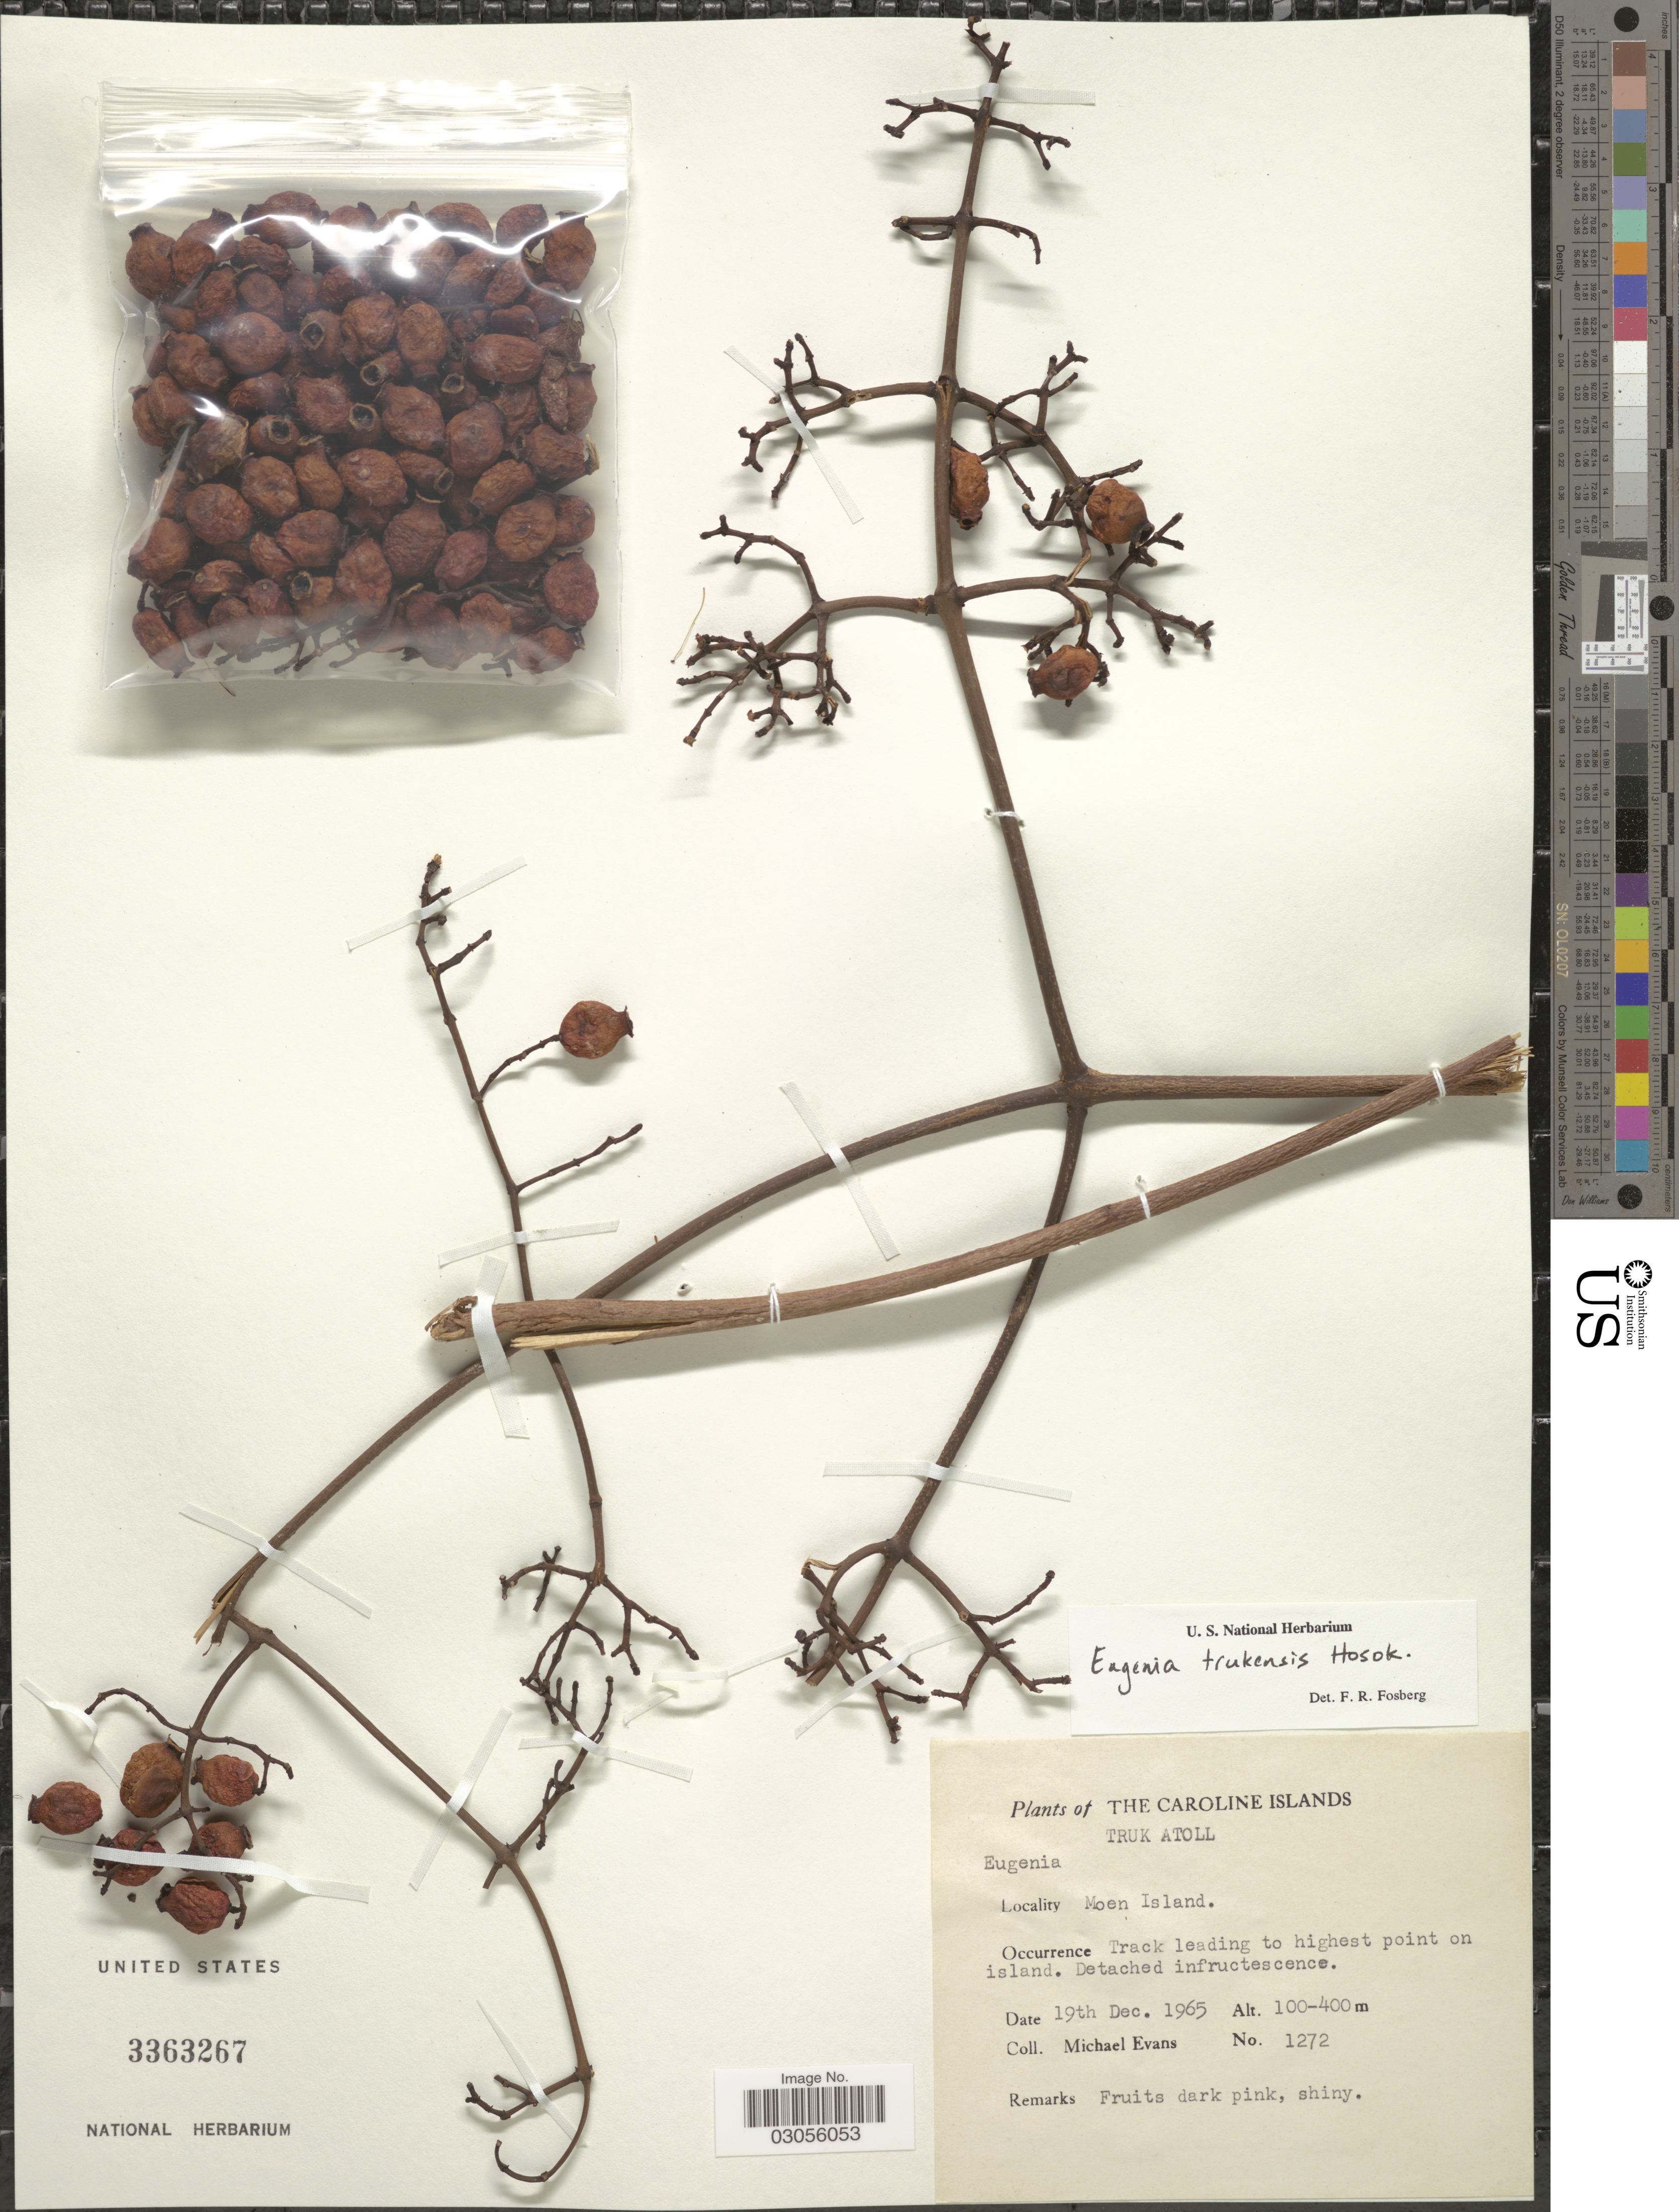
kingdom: Plantae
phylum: Tracheophyta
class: Magnoliopsida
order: Myrtales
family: Myrtaceae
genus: Syzygium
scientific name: Syzygium trukense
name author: (Hosok.) Costion & E. Lucas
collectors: M. Evans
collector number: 1272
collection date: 1965-12-19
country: Micronesia, Federated States of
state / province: Truk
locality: The Caroline Islands. Truk Atoll, Moen Island.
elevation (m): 100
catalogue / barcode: US 3363267